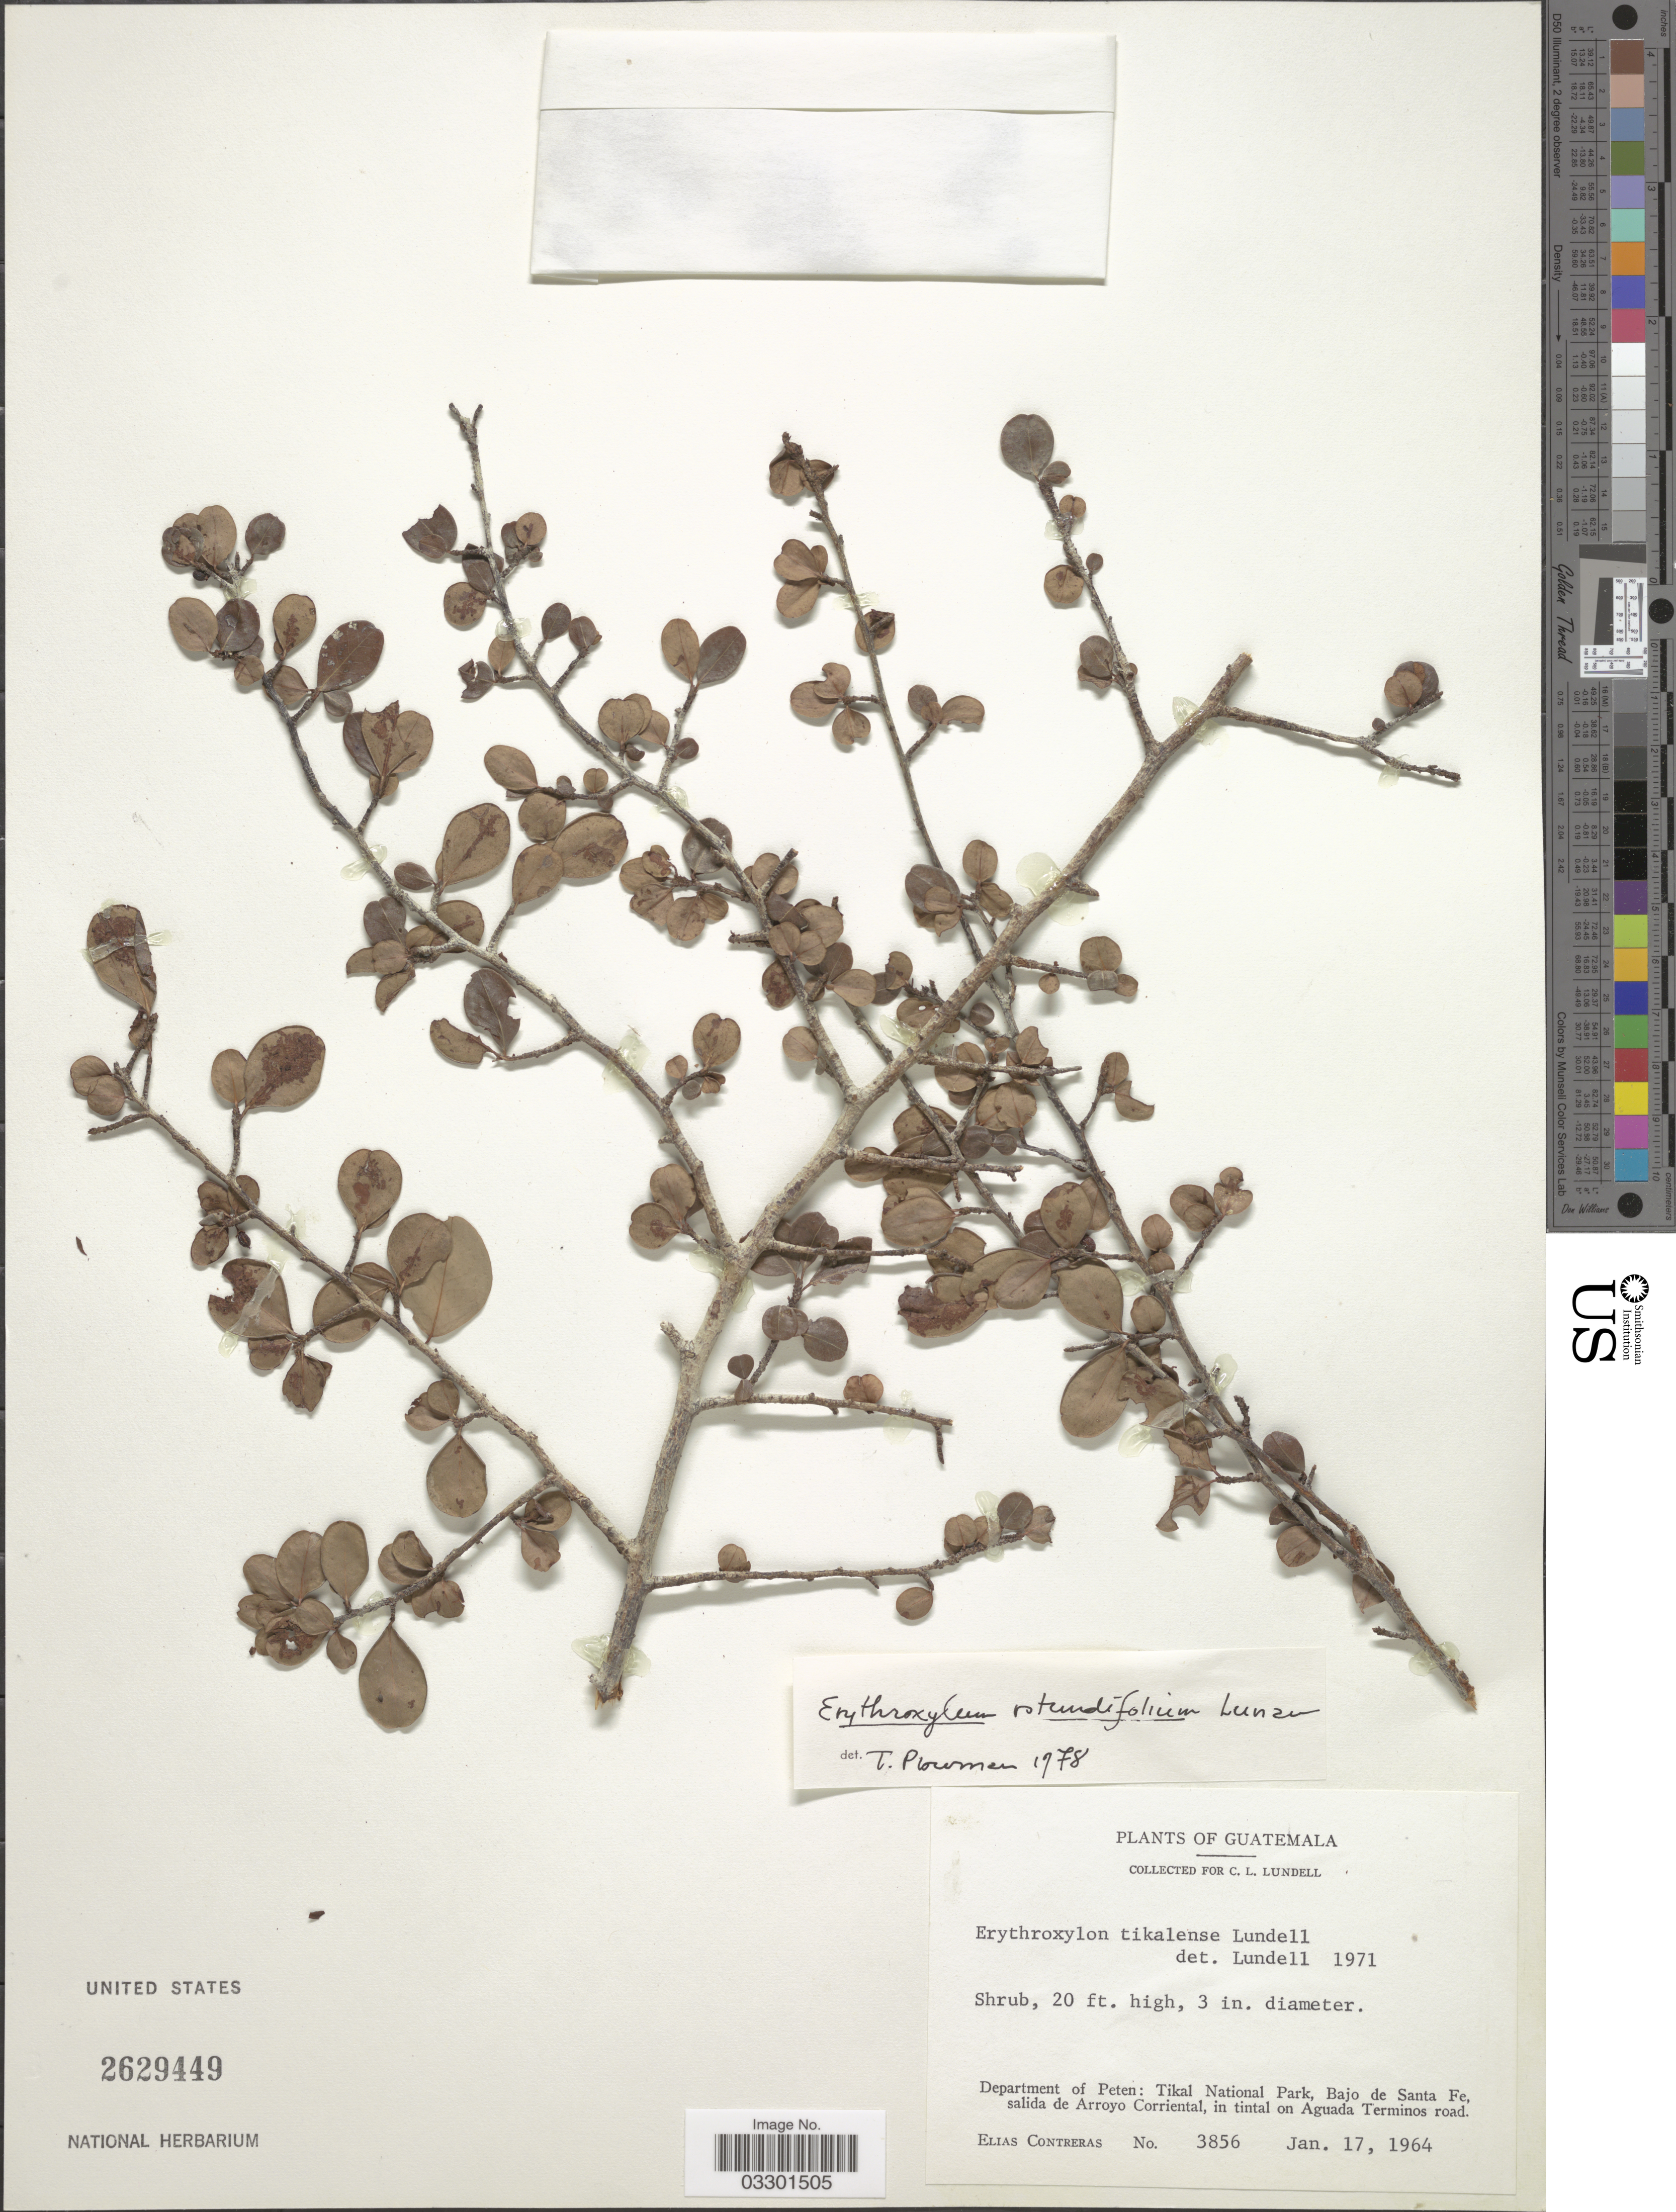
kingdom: Plantae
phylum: Tracheophyta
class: Magnoliopsida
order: Malpighiales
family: Erythroxylaceae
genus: Erythroxylum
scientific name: Erythroxylum rotundifolium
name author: Lunan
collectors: E. Contreras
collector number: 3856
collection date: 1964-01-17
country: Guatemala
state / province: El Petén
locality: Department of Peten: Tikal National Park, Bajo de Santa Fe, salida arroyo Corriental, in tintal on Aguada Terminos road.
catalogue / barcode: US 2629449